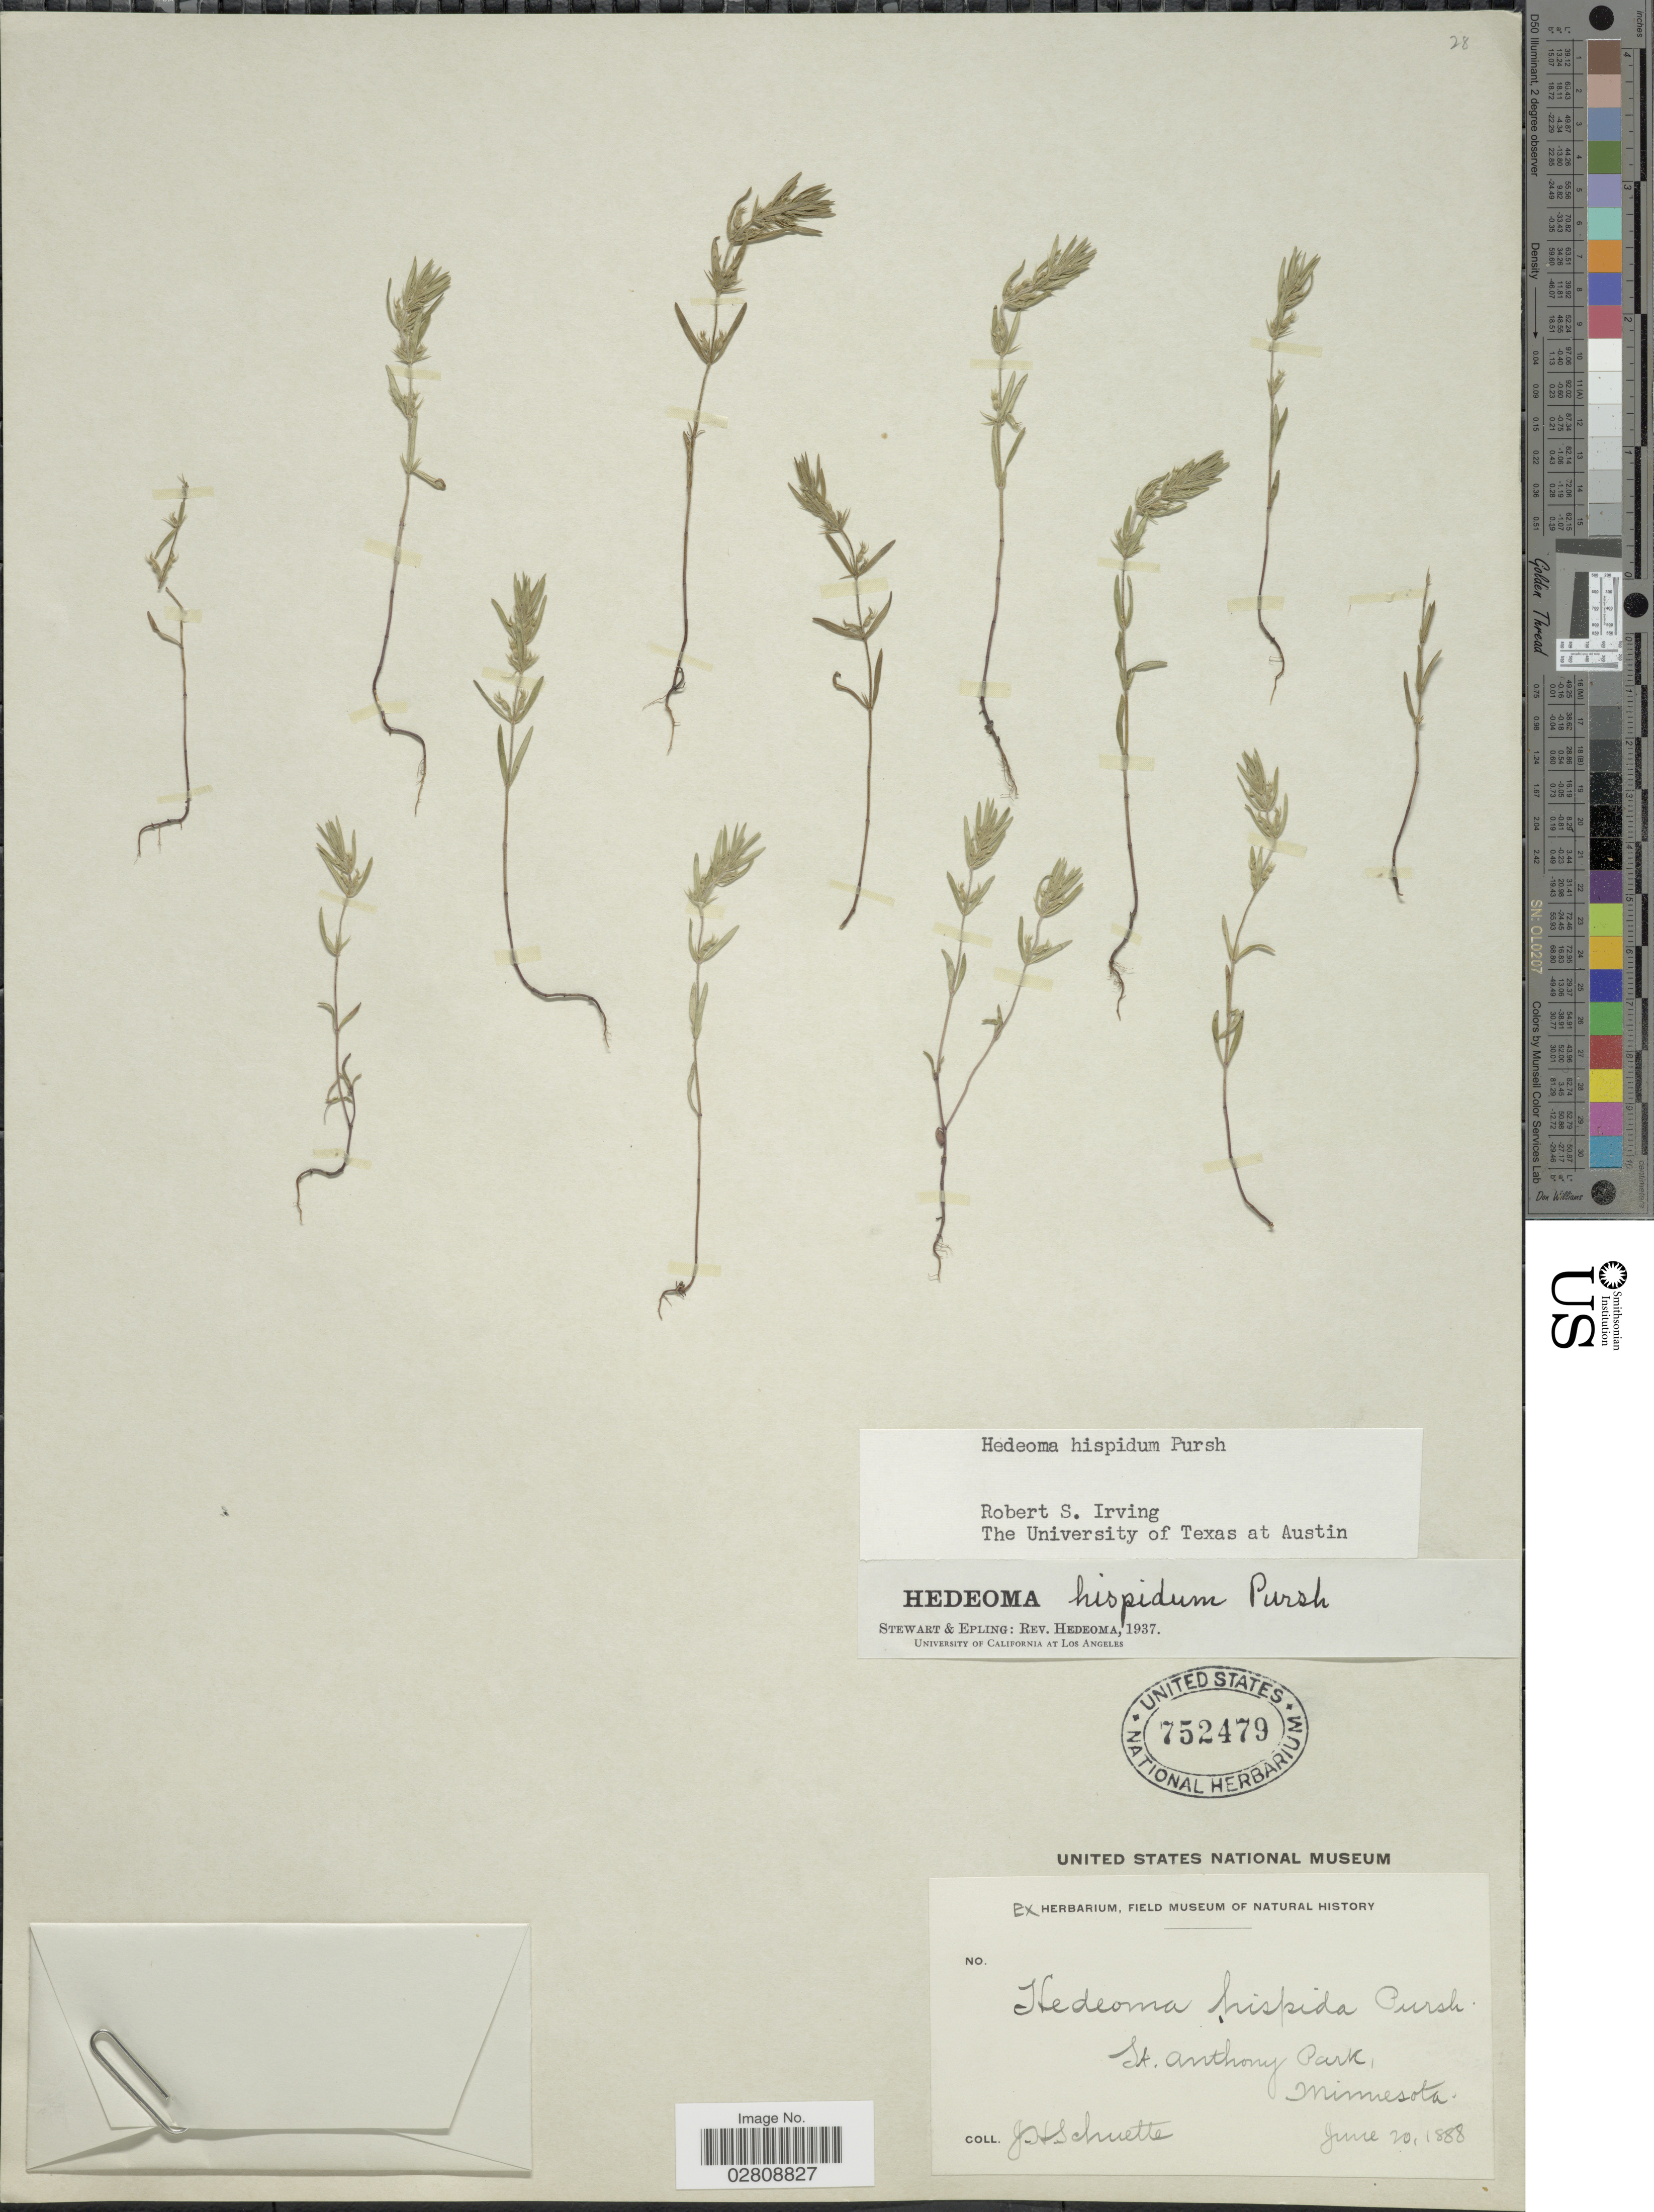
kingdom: Plantae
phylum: Tracheophyta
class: Magnoliopsida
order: Lamiales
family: Lamiaceae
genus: Hedeoma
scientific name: Hedeoma hispida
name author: Pursh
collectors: J. H. Schuette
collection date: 1888-06-20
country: United States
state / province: Minnesota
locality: St. Anthony Park.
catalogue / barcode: US 752479